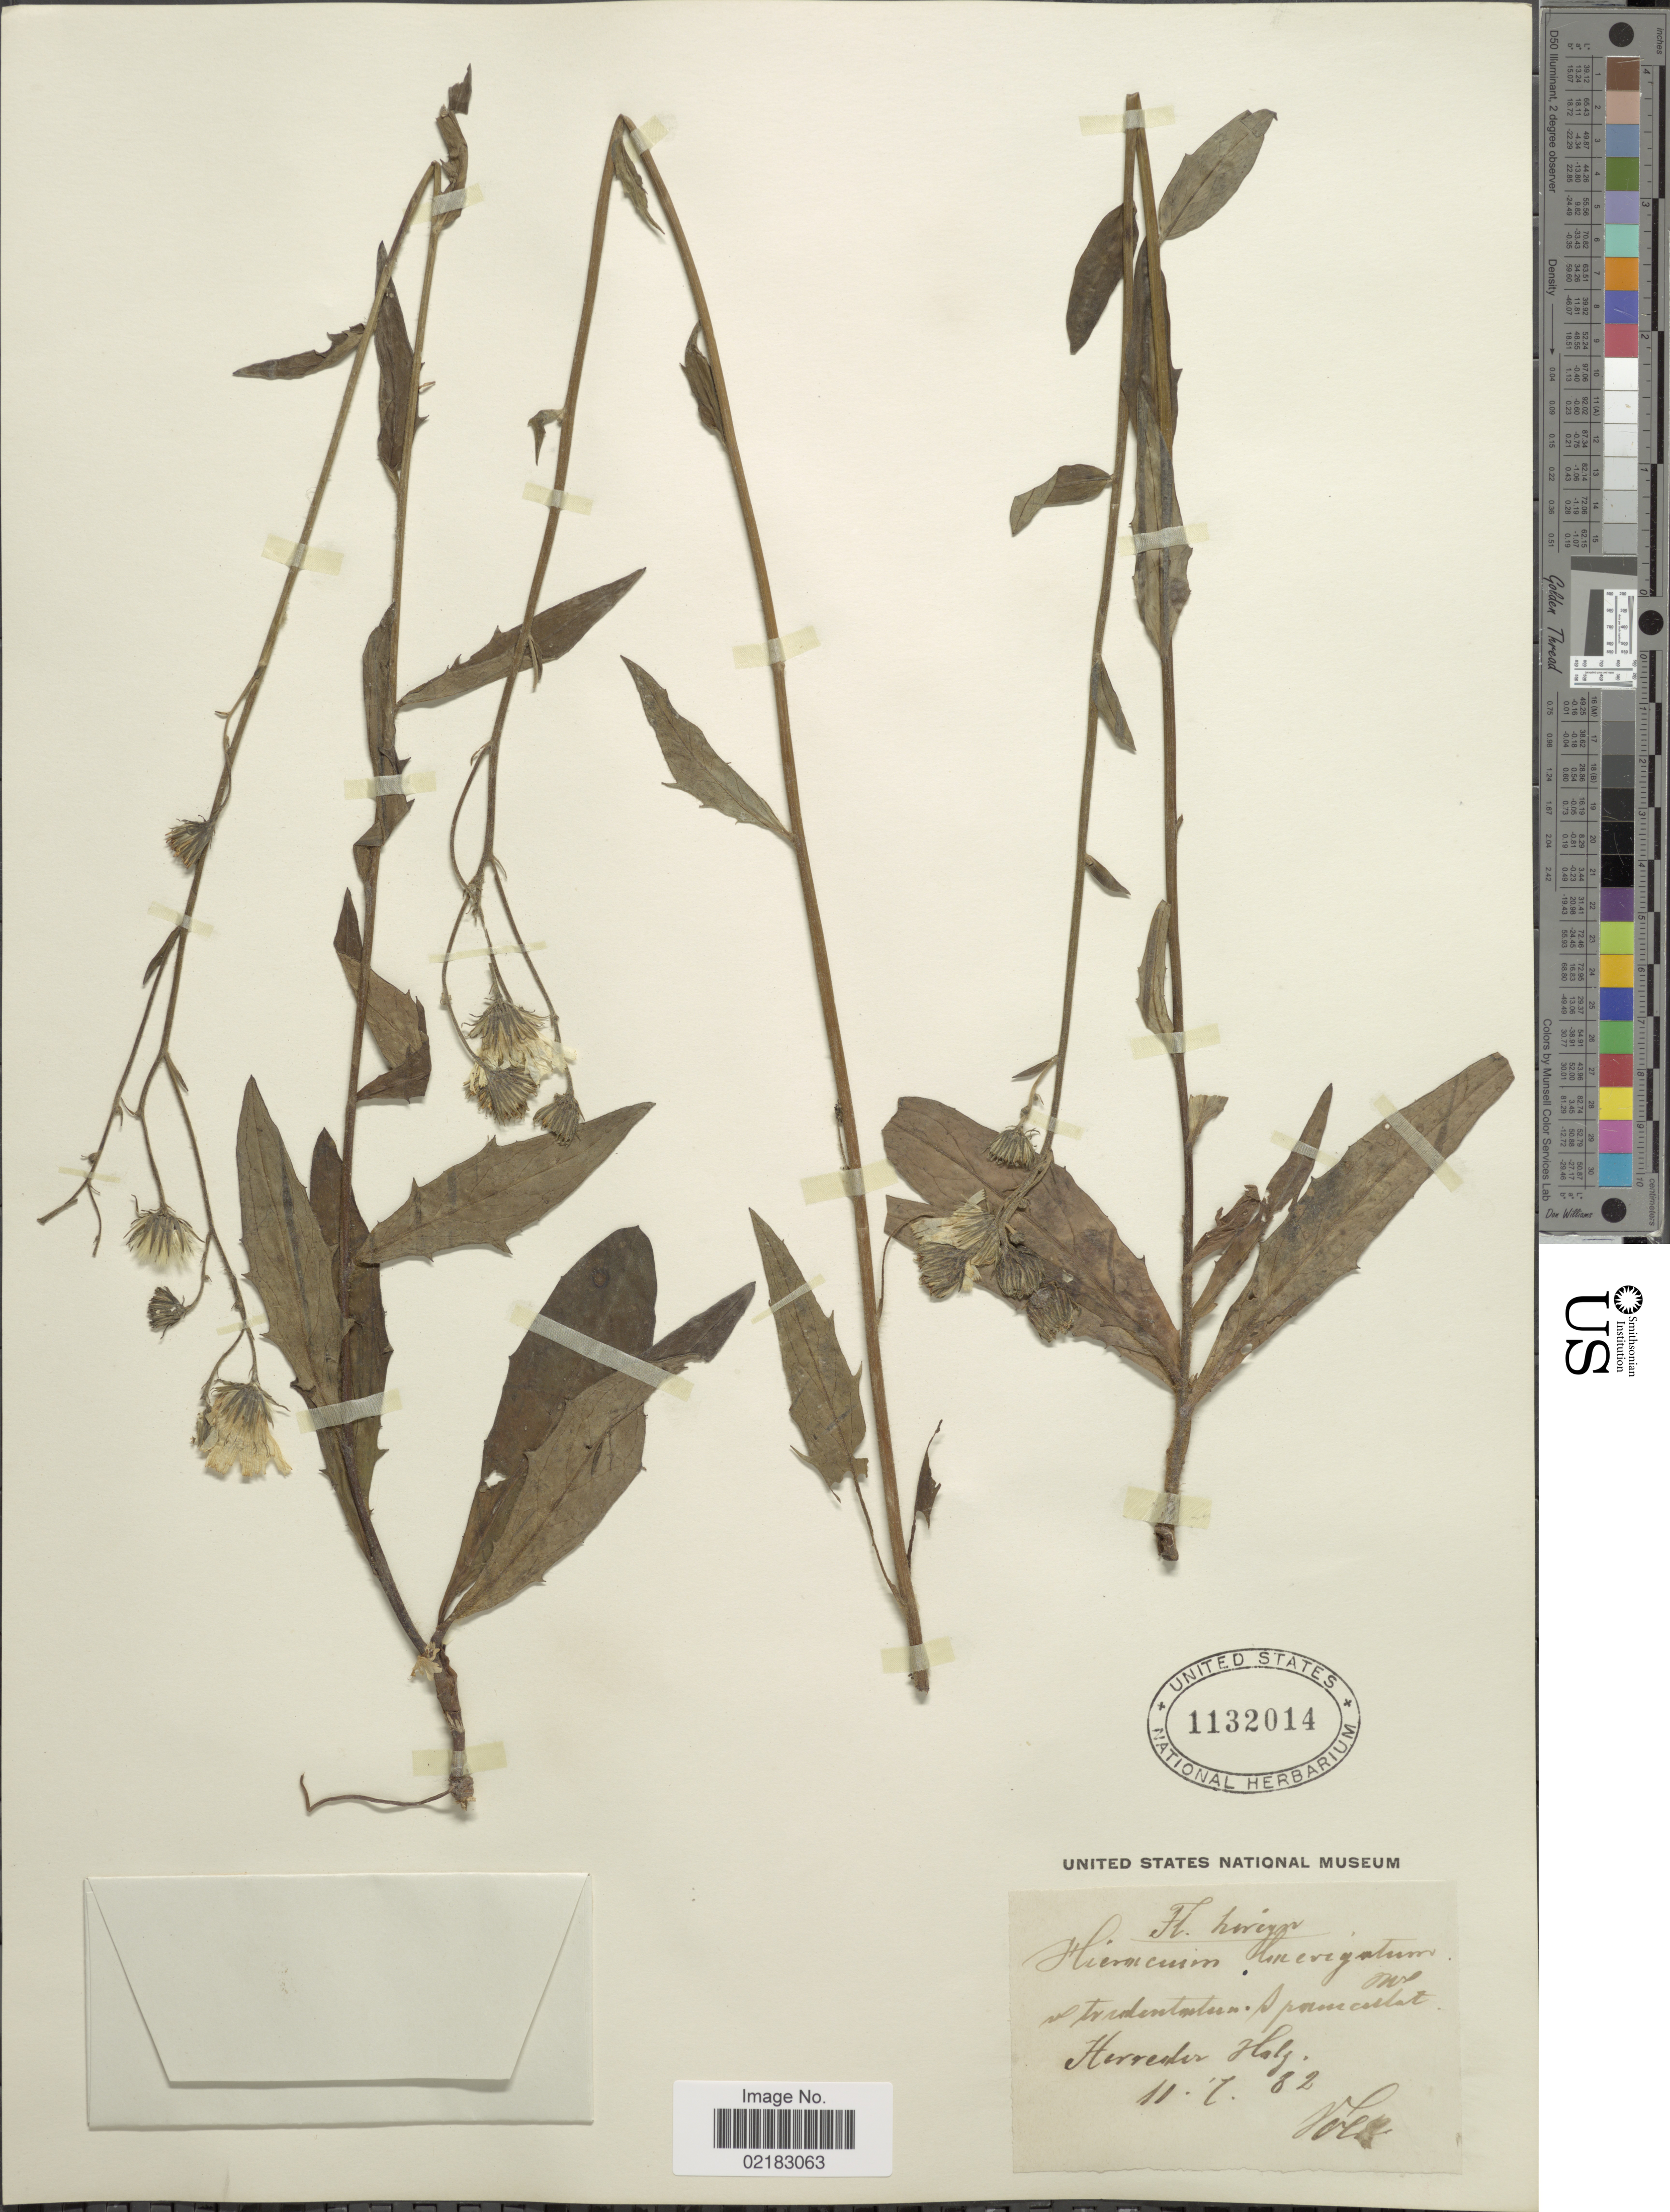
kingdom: Plantae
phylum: Tracheophyta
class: Magnoliopsida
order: Asterales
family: Asteraceae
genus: Hieracium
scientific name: Hieracium laevigatum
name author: Willd.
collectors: -. Vocke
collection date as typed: Transcribed d/m/y: 11/7/82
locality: Herender Holf [interpreted]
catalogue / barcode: US 1132014